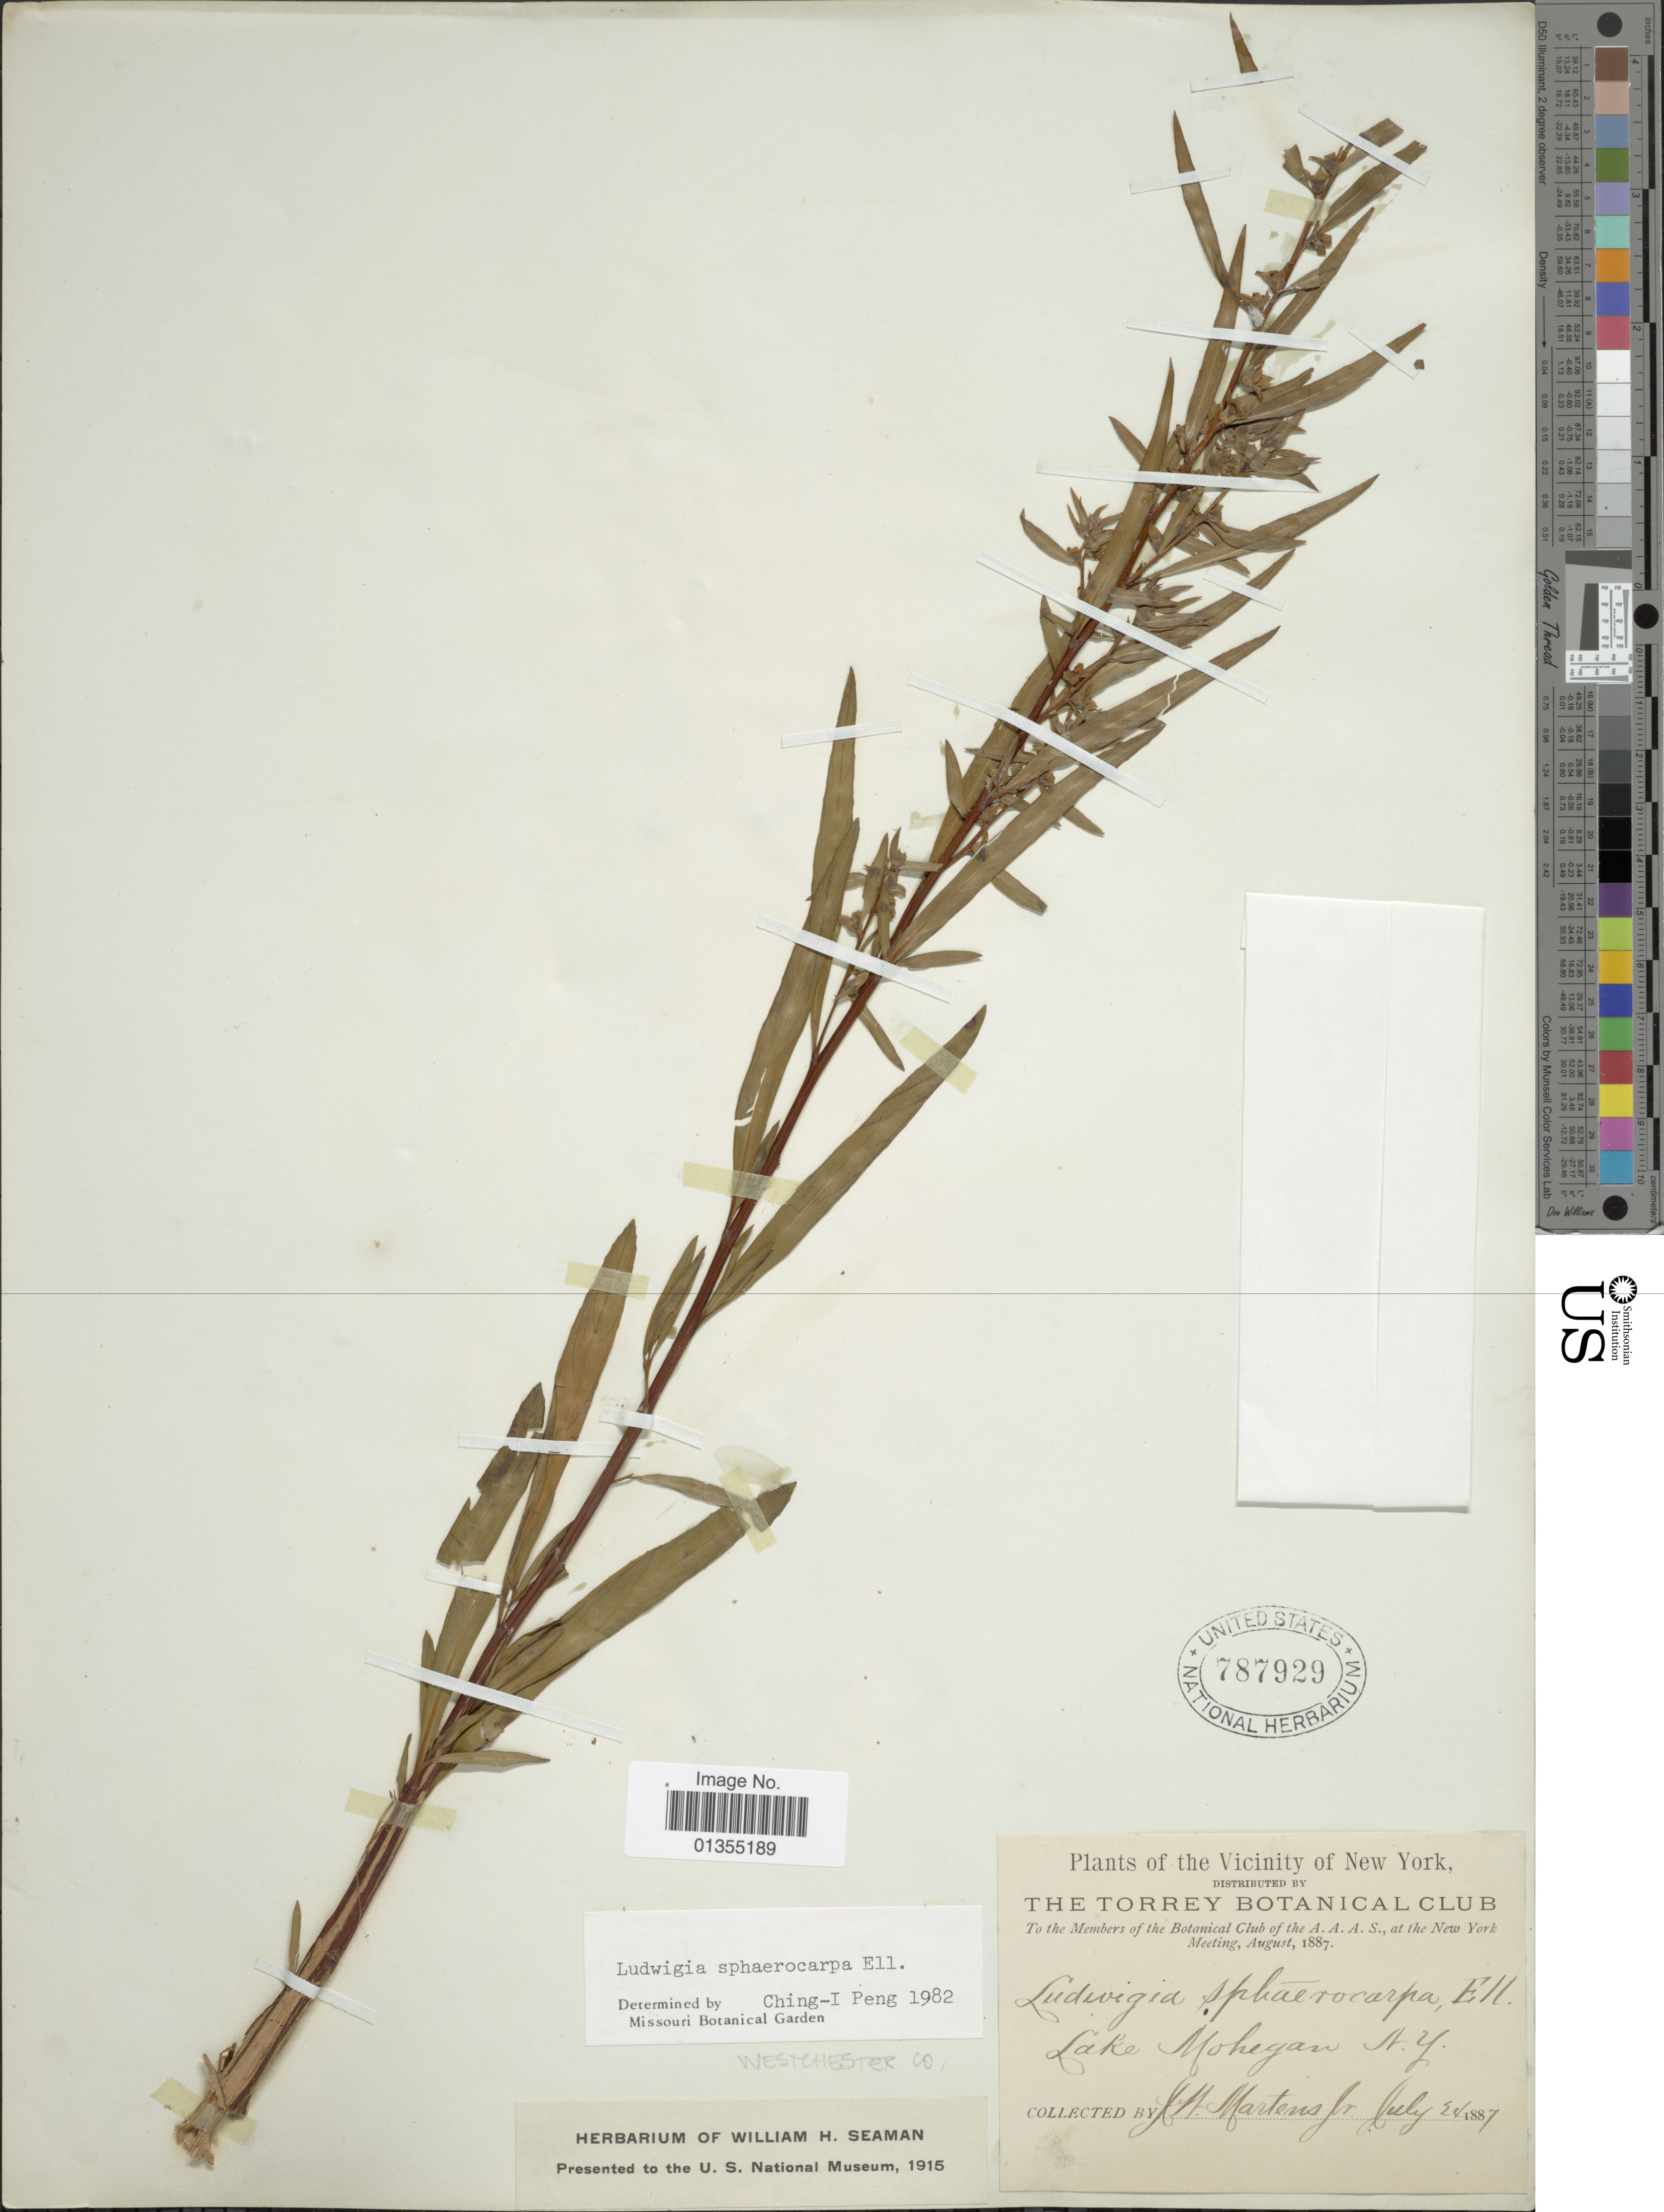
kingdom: Plantae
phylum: Tracheophyta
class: Magnoliopsida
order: Myrtales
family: Onagraceae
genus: Ludwigia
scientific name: Ludwigia sphaerocarpa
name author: Elliott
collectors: J. Martens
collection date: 1887-07-24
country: United States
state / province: New York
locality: Lake Mohegan, N.Y.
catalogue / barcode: US 787929